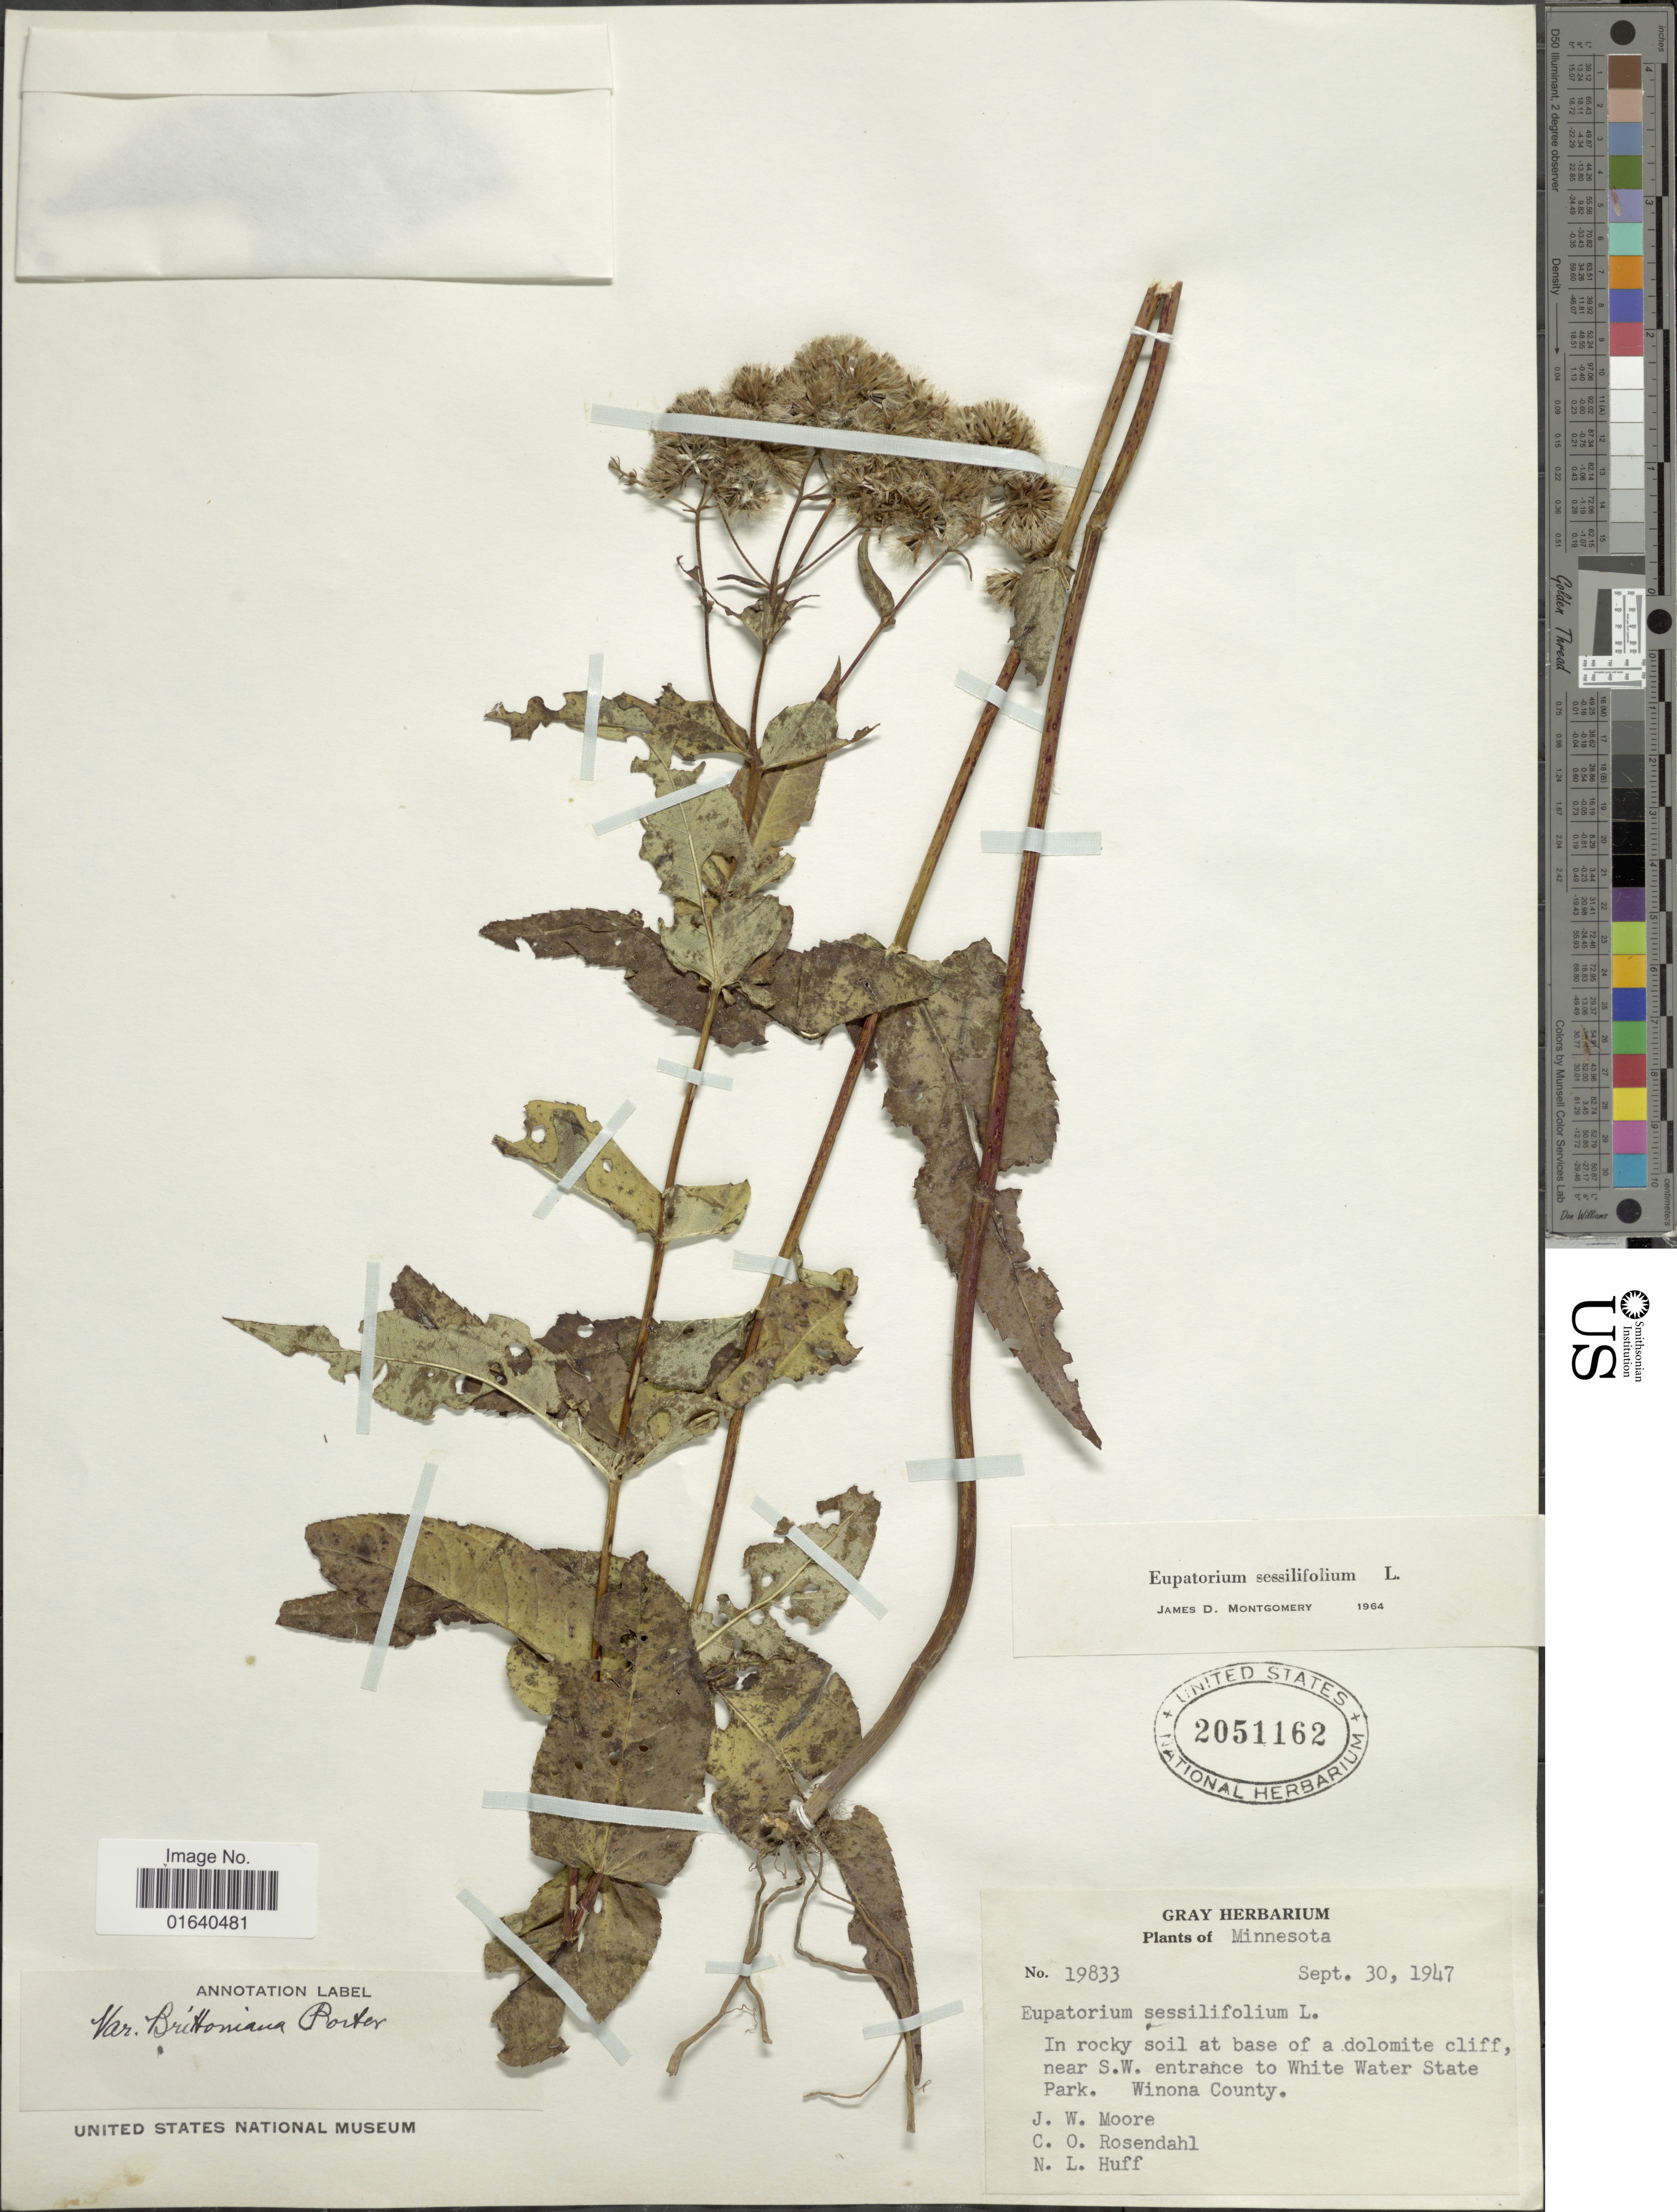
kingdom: Plantae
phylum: Tracheophyta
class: Magnoliopsida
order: Asterales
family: Asteraceae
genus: Eupatorium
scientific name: Eupatorium sessilifolium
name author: L.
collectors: J. Moore, C. O. Rosendahl & N. Huff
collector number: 19833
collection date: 1947-09-30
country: United States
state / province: Minnesota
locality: In rocky soil at base of a dolomite cliff, near S.W. entrance to White Water State park, Winona County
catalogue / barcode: US 2051162